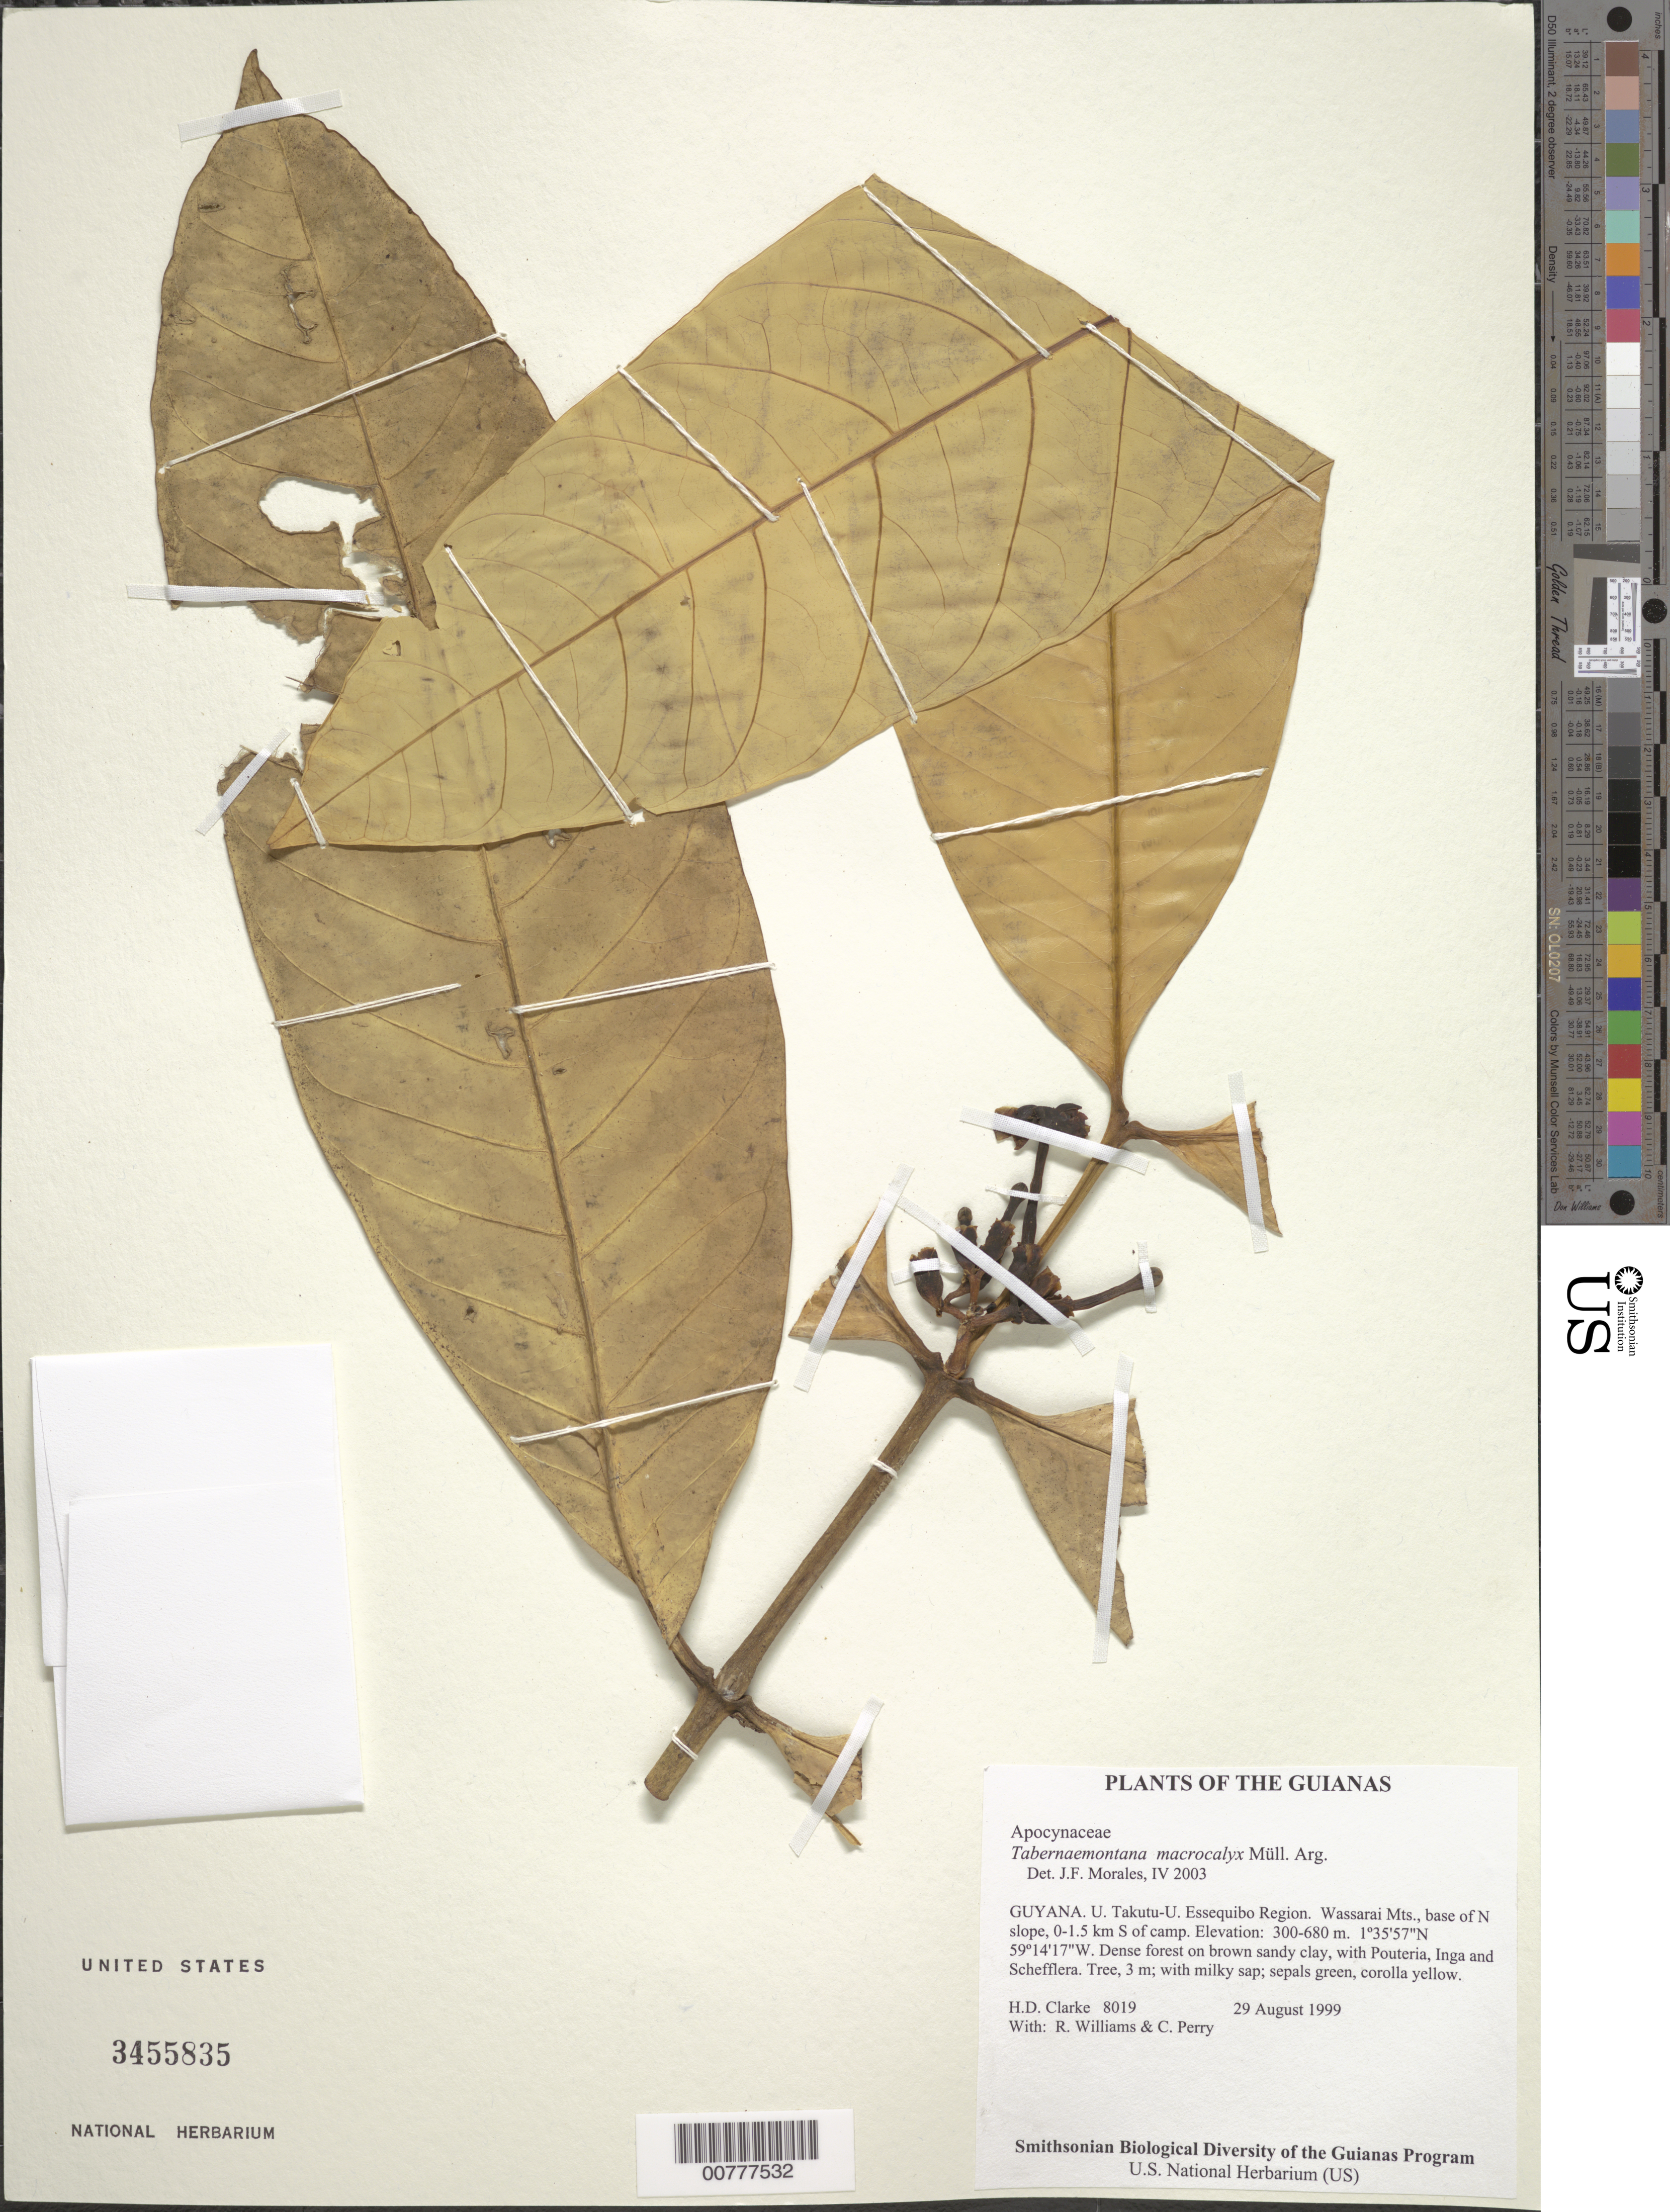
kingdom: Plantae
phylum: Tracheophyta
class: Magnoliopsida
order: Gentianales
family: Apocynaceae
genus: Tabernaemontana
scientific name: Tabernaemontana macrocalyx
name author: Müll. Arg.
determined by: Morales, J. F.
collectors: H. D. Clarke, R. Williams & C. Perry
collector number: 8019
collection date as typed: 29 August 1999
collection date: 1999-08-29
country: Guyana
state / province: U. Takutu-U. Essequibo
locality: Wassarai Mts., base of N slope, 0-1.5 km S of camp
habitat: Dense forest on brown sandy clay, with Pouteria, Inga and Schefflera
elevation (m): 300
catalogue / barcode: US 3455835